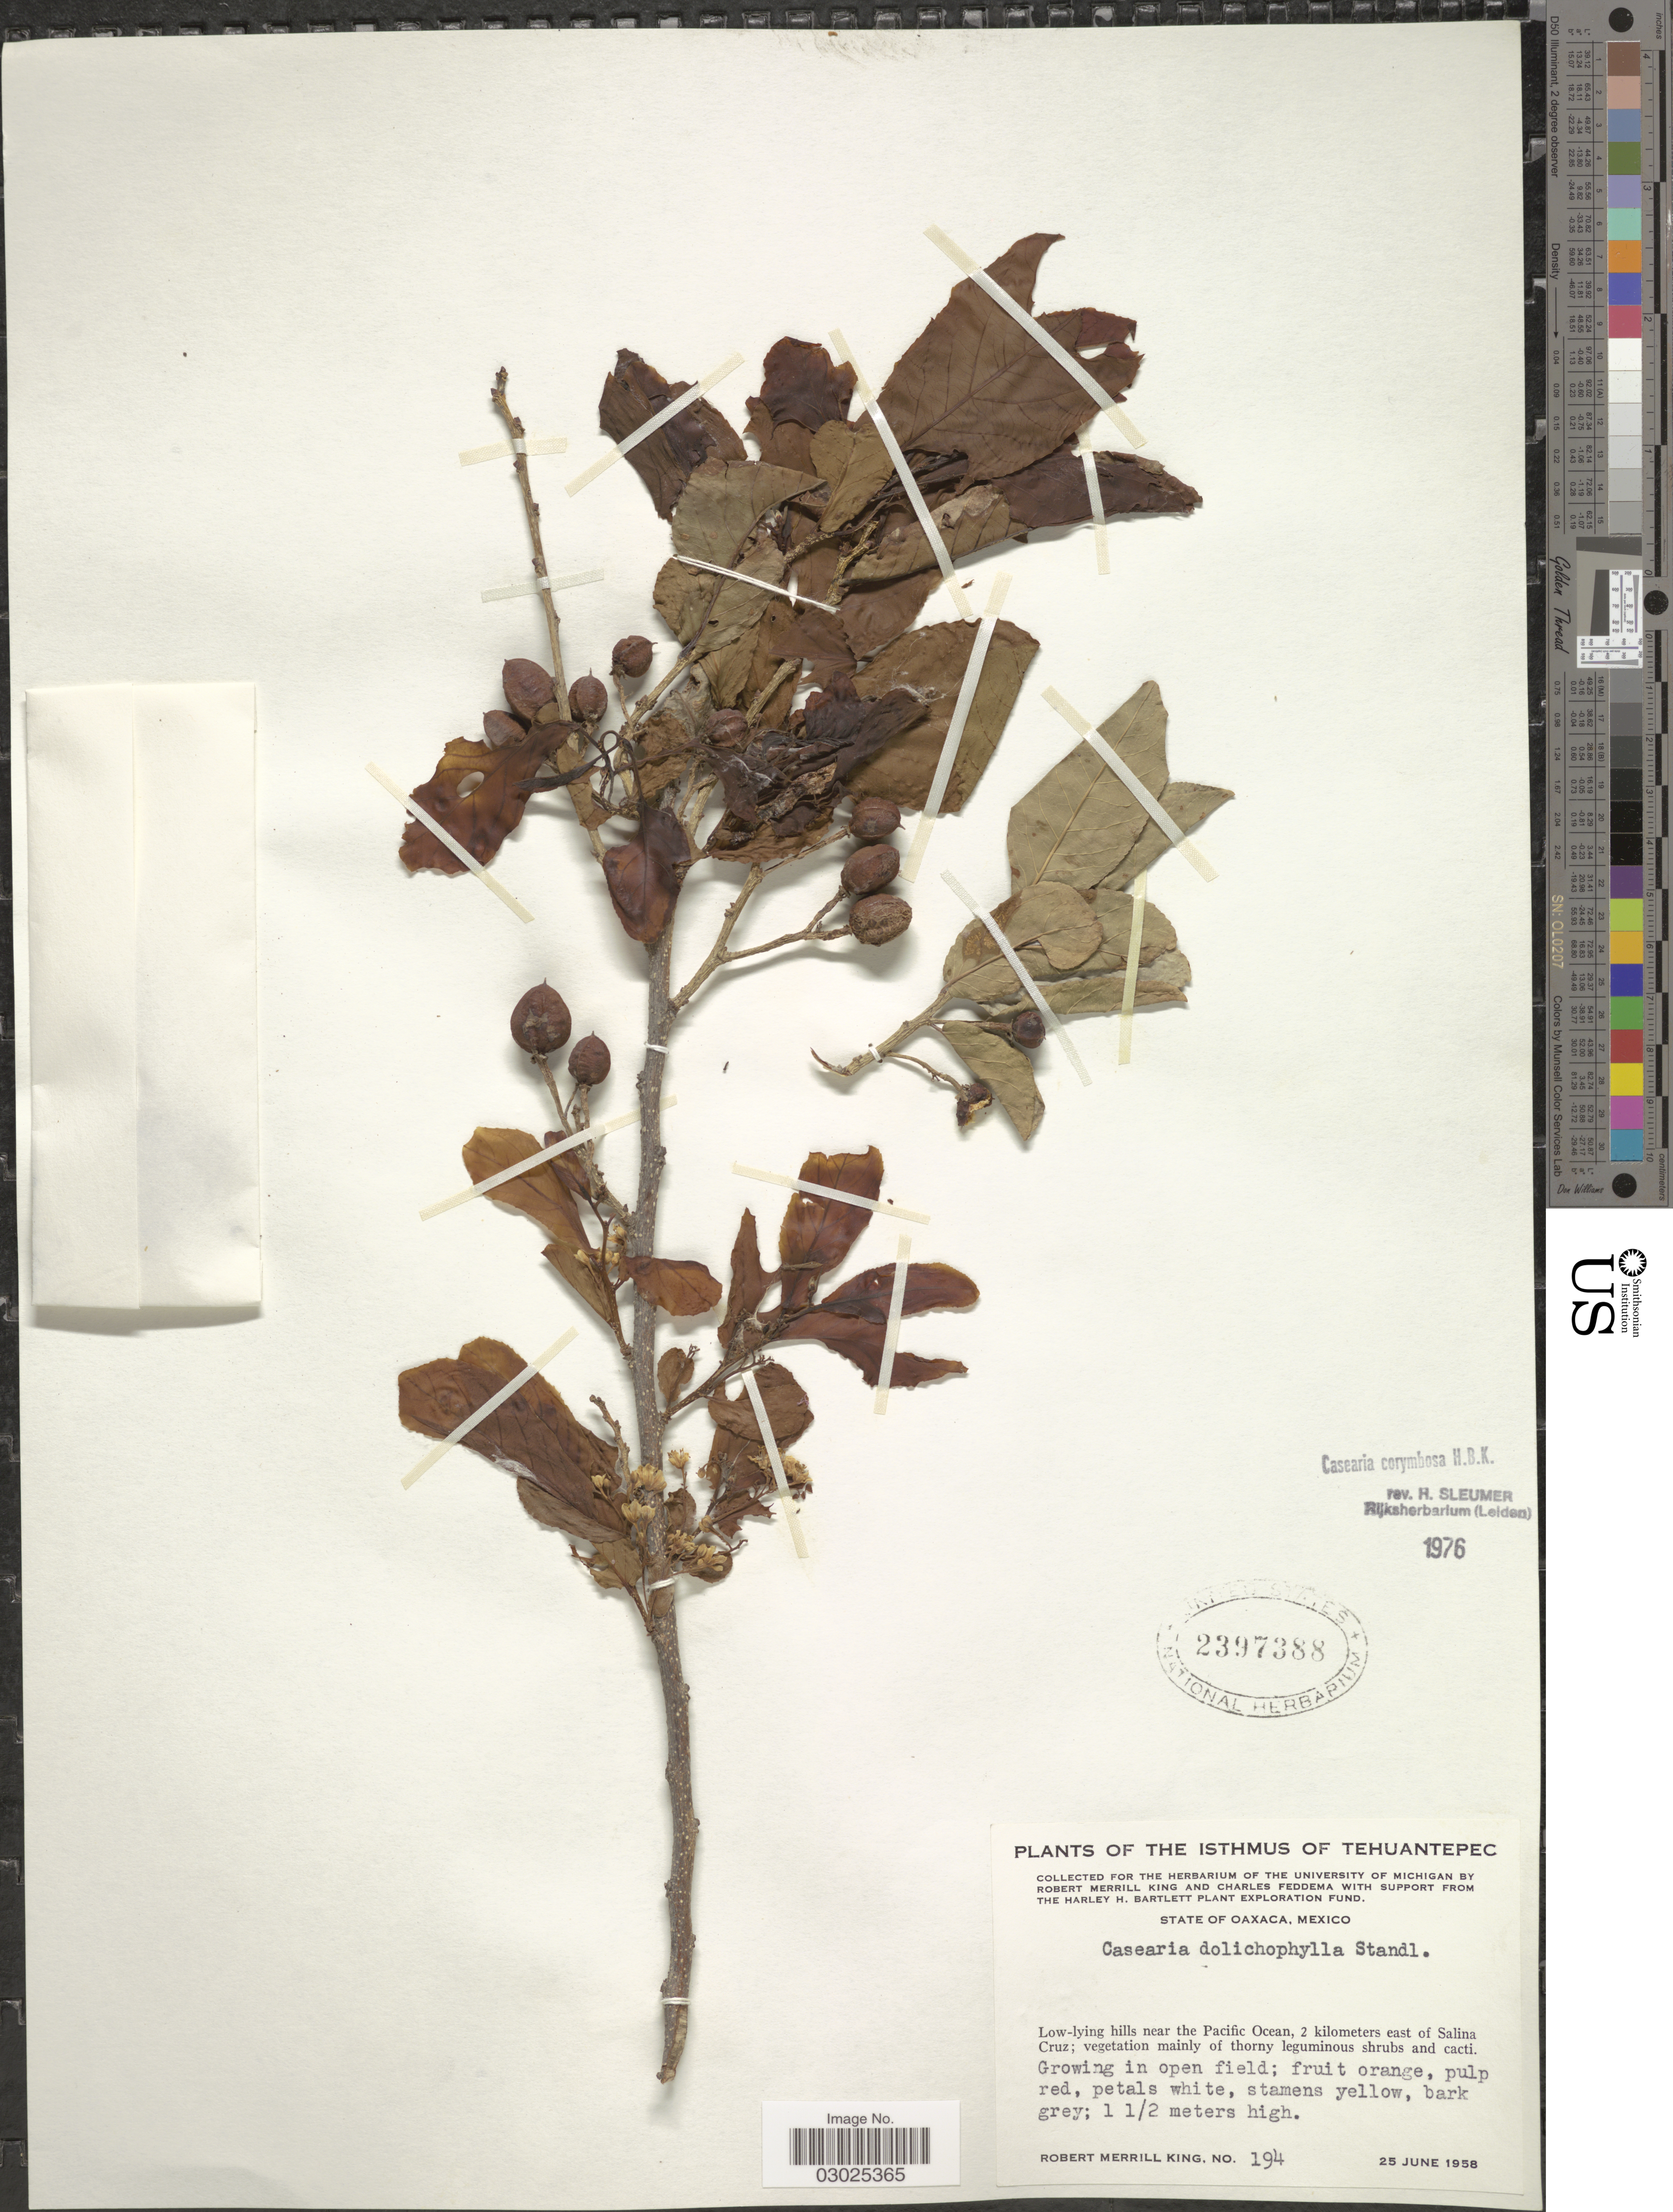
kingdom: Plantae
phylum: Tracheophyta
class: Magnoliopsida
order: Malpighiales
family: Salicaceae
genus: Casearia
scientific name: Casearia corymbosa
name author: Kunth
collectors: R. M. King & C. Feddema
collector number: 194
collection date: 1958-06-25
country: Mexico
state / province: Oaxaca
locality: Tehuantepec. low-lying hills near the Pacific Ocean, 2 kilometers east of Salina Cruz.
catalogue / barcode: US 2397388